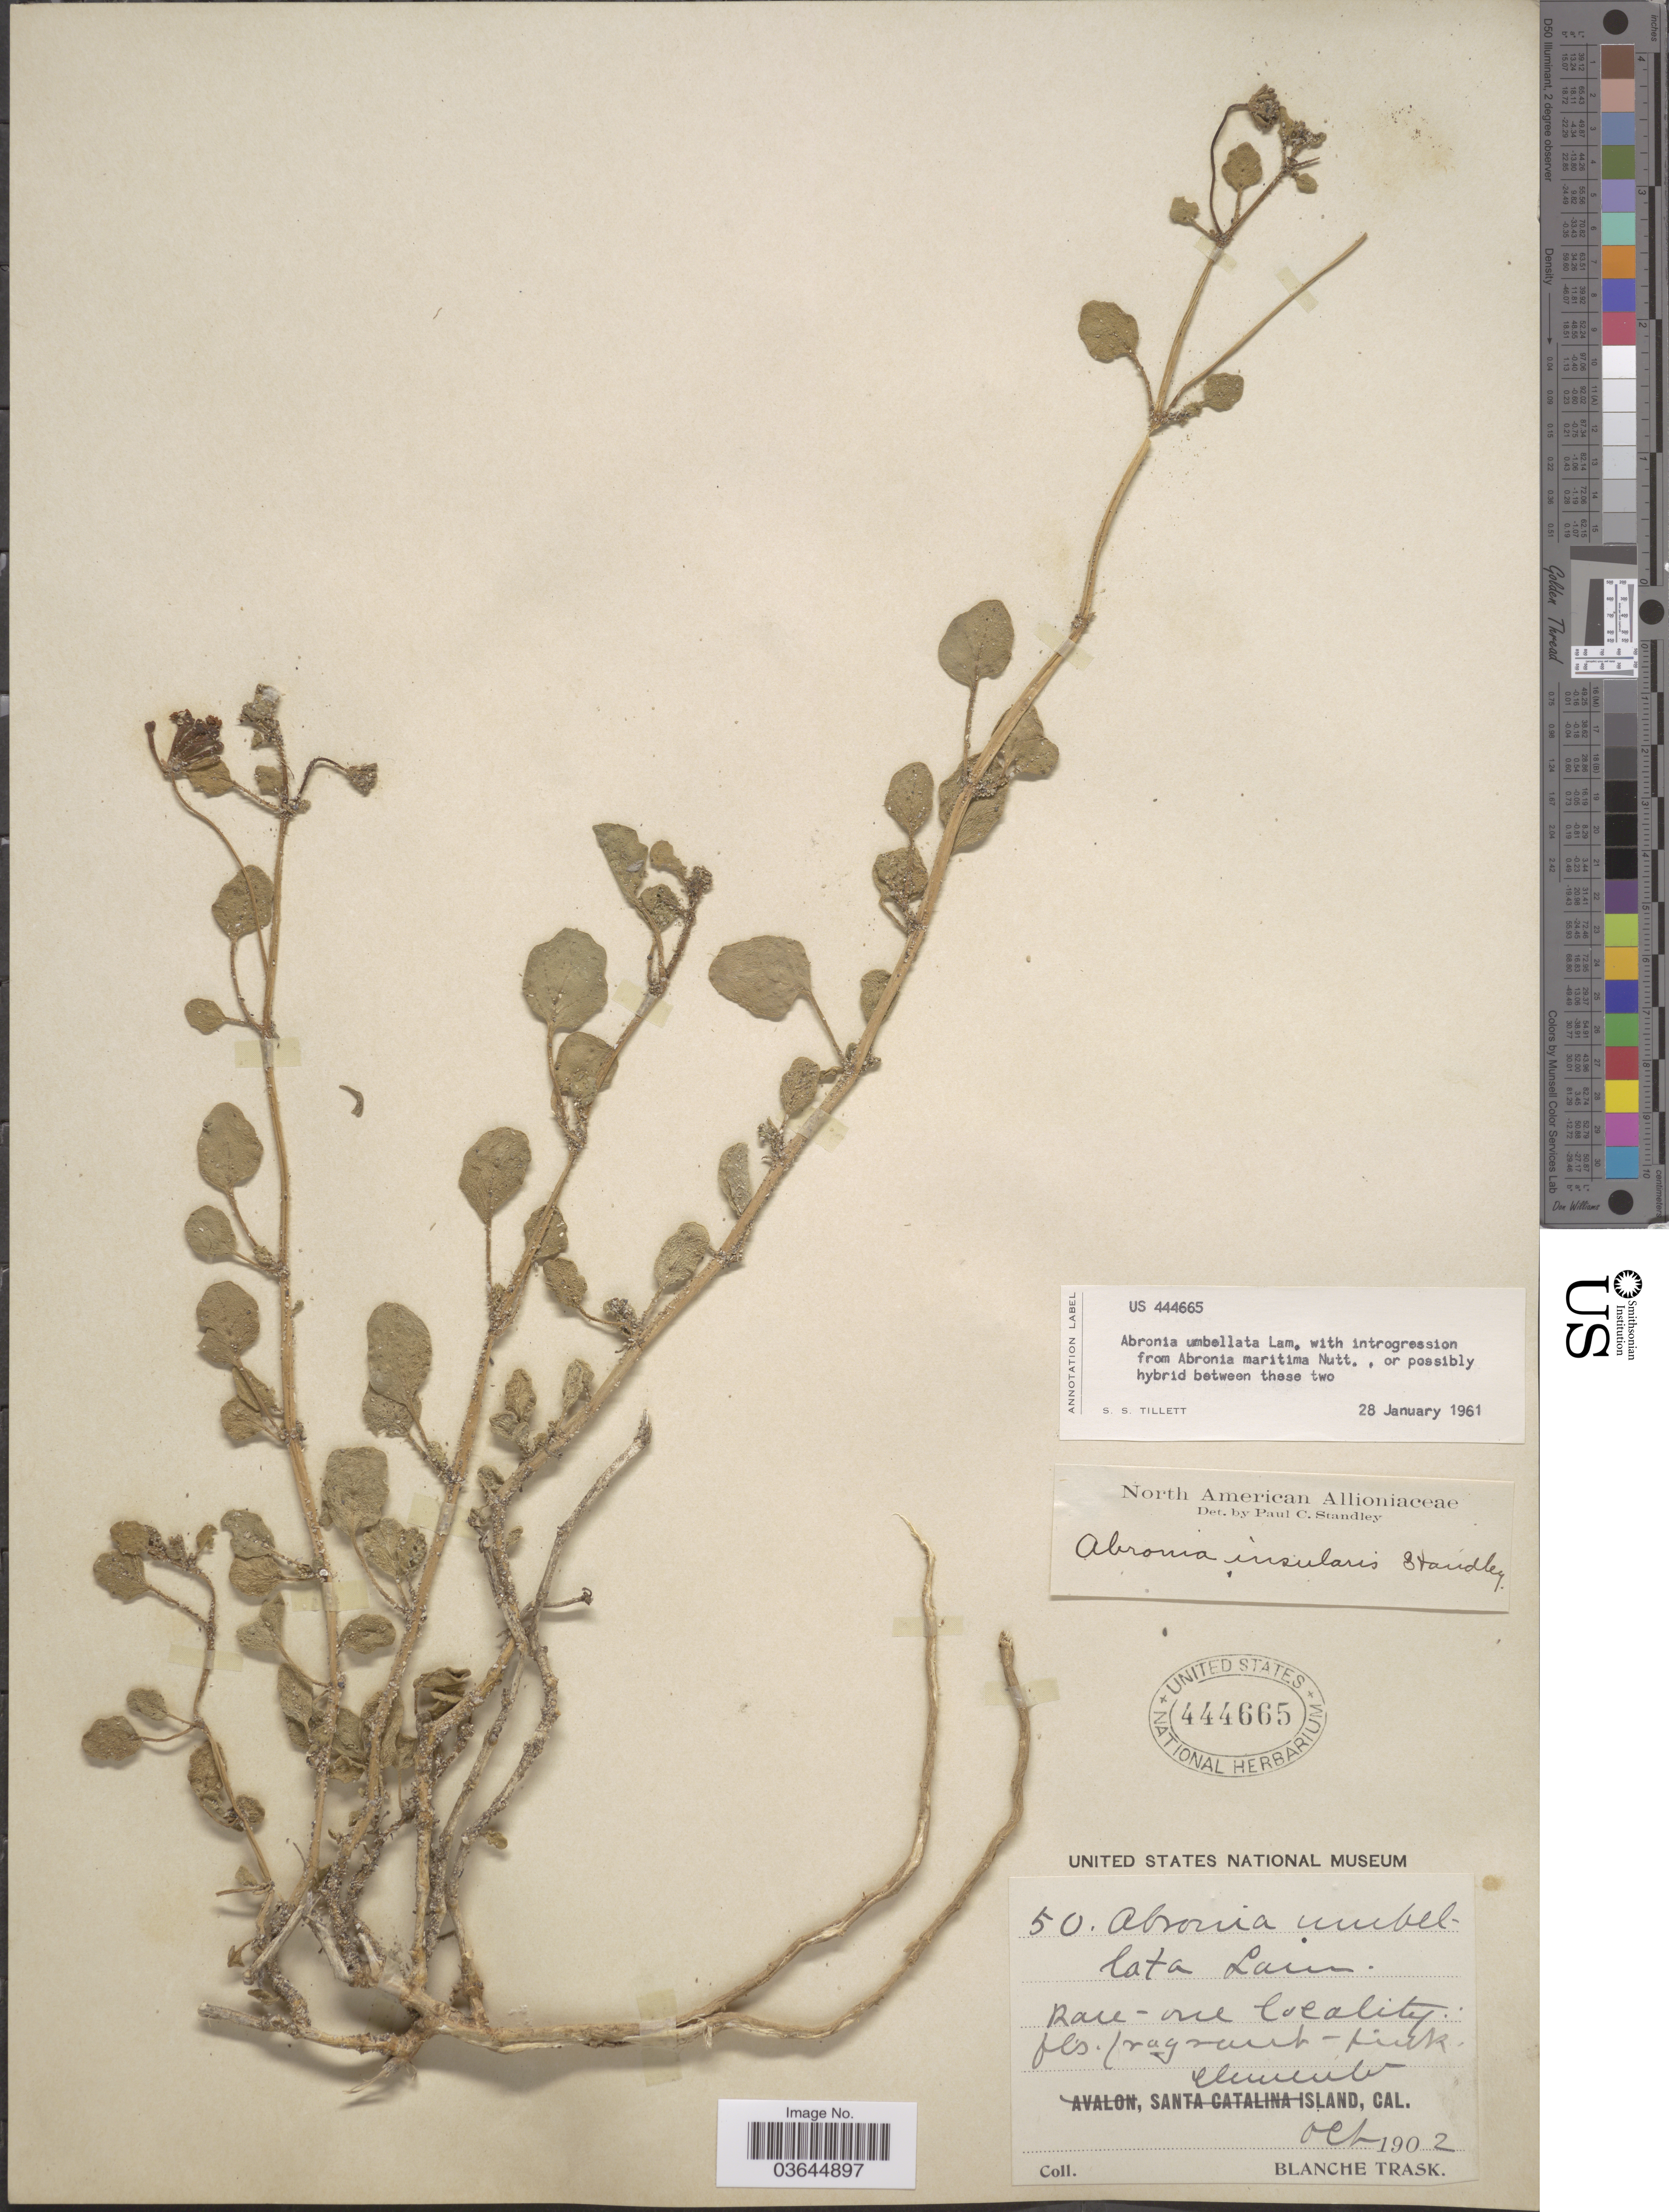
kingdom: Plantae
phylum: Tracheophyta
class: Magnoliopsida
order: Caryophyllales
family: Nyctaginaceae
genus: Abronia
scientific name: Abronia umbellata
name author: Lam.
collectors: B. Trask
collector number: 50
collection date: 1902-10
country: United States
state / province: California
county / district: Los Angeles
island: San Clemente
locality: San Clemente Island.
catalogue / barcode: US 444665